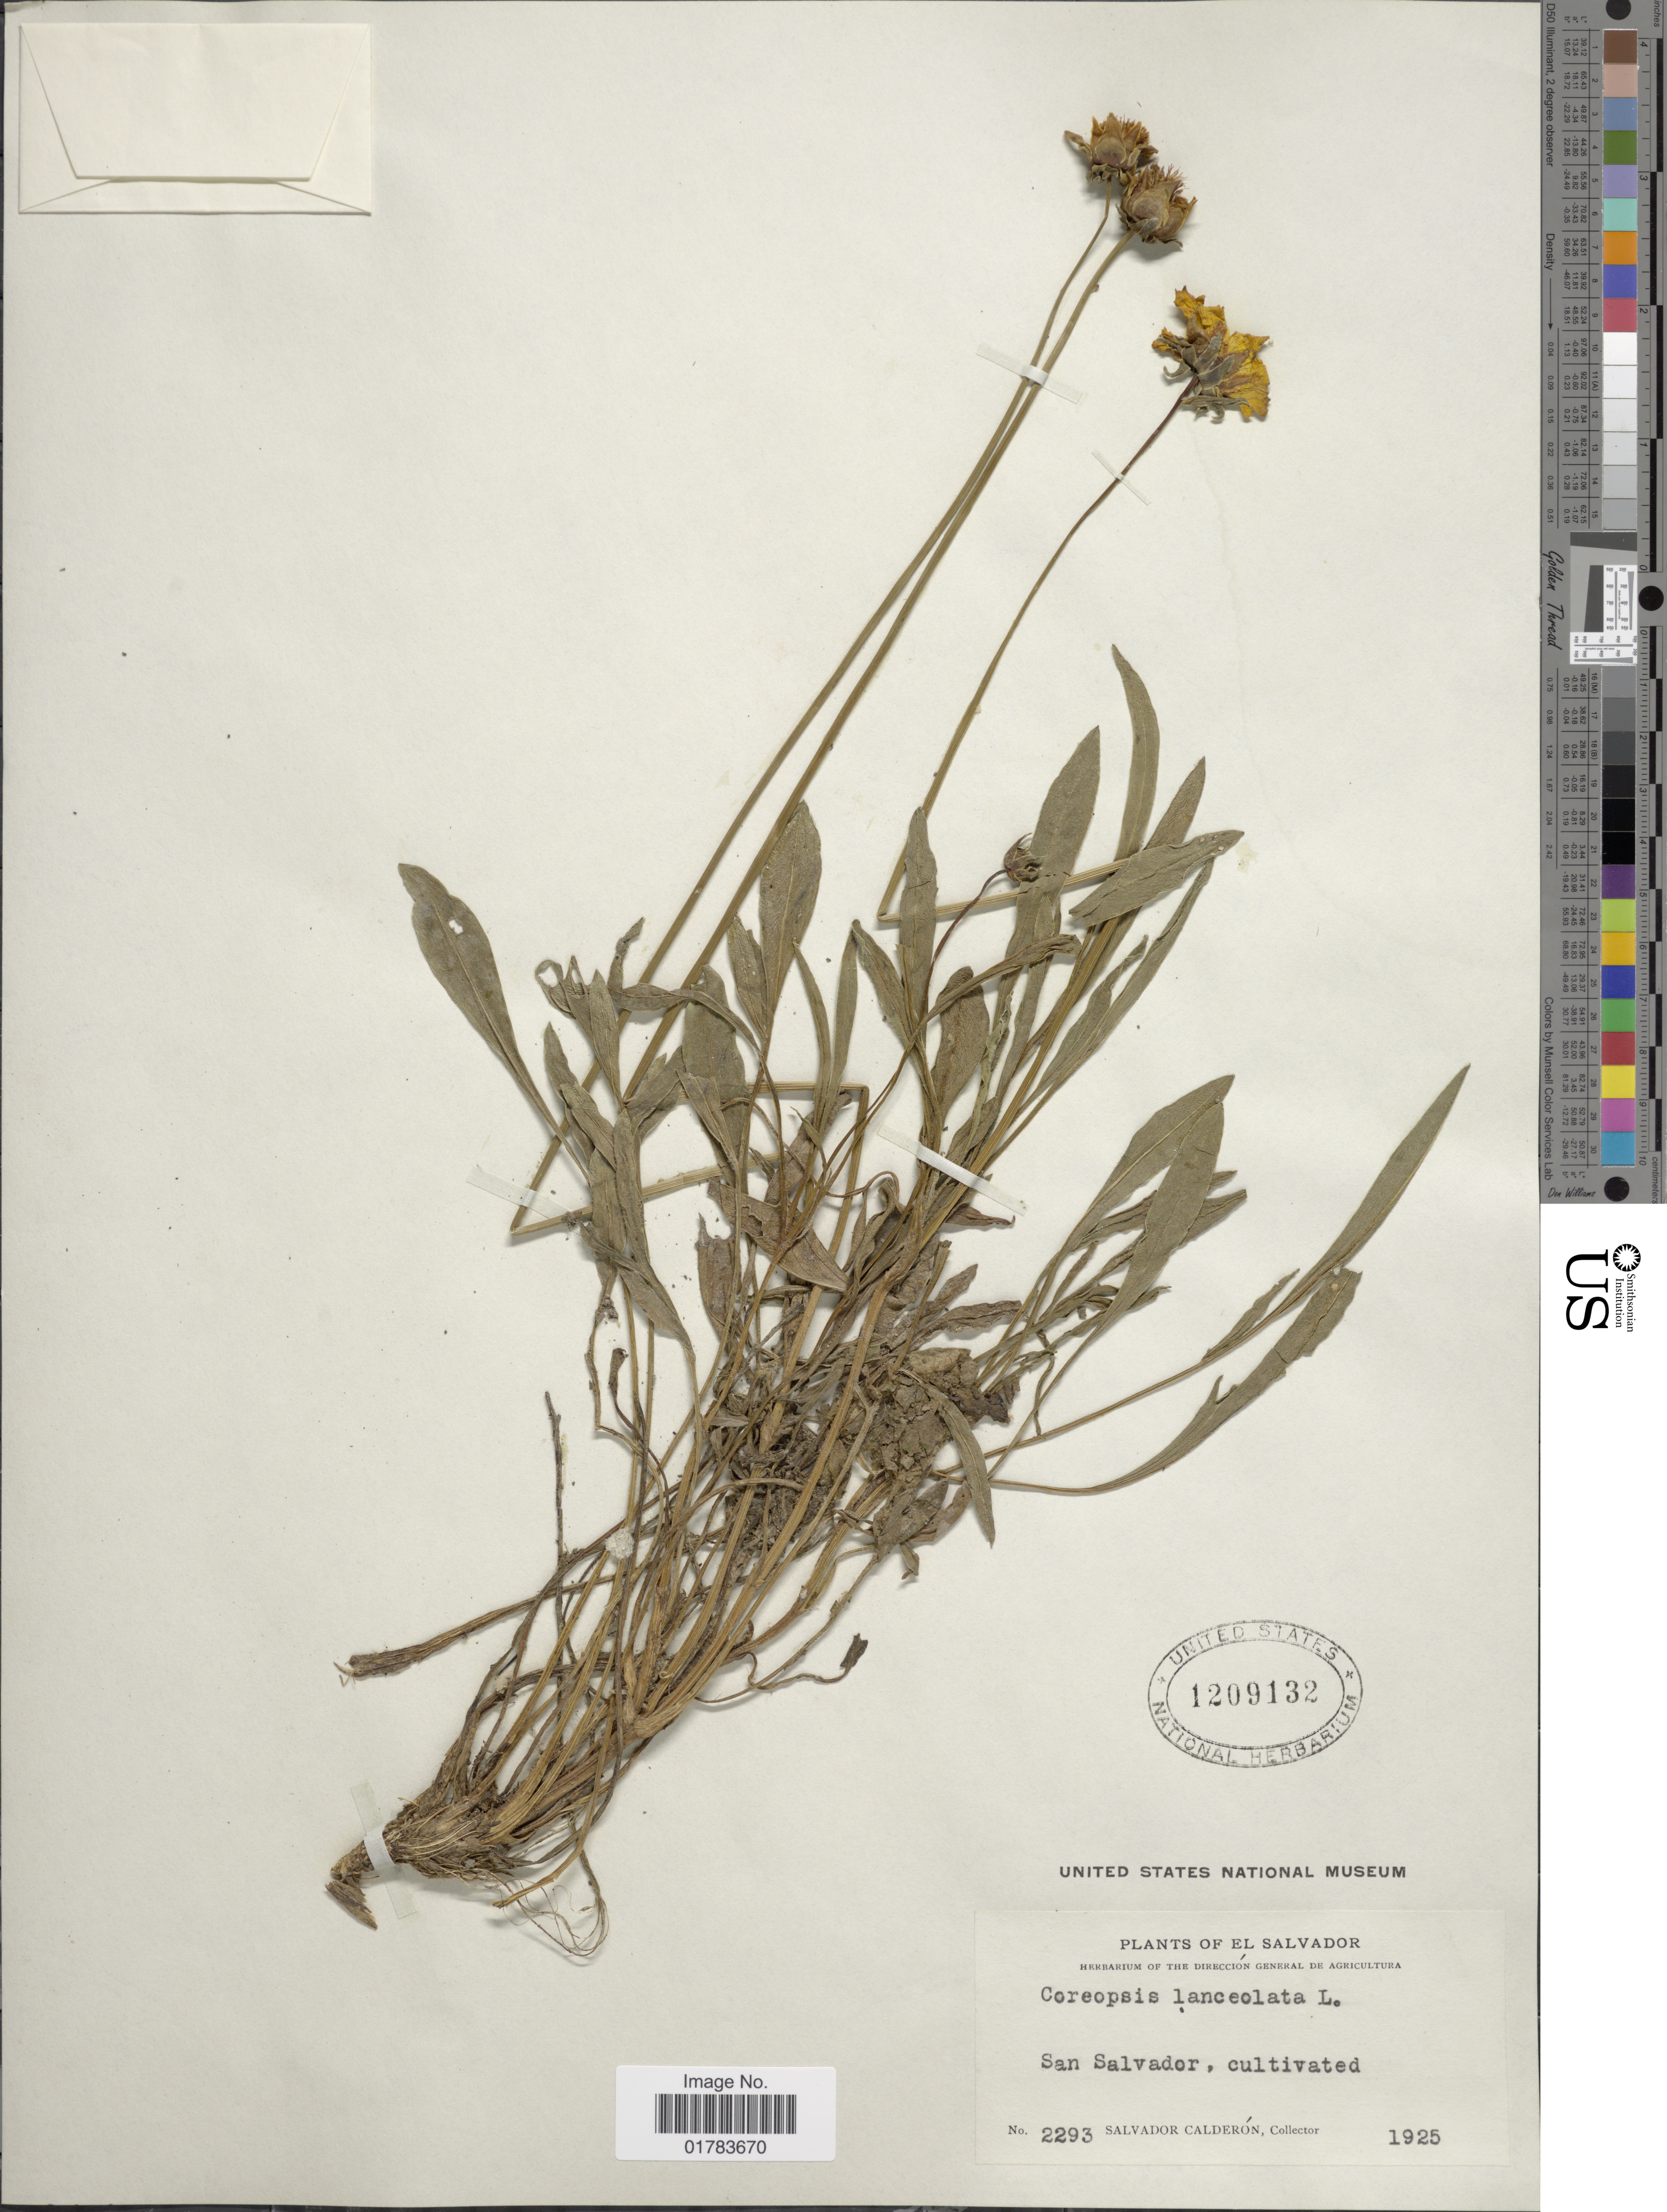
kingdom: Plantae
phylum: Tracheophyta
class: Magnoliopsida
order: Asterales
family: Asteraceae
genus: Coreopsis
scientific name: Coreopsis lanceolata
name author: L.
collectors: S. Calderón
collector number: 2293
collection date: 1925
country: El Salvador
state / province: San Salvador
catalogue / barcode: US 1209132